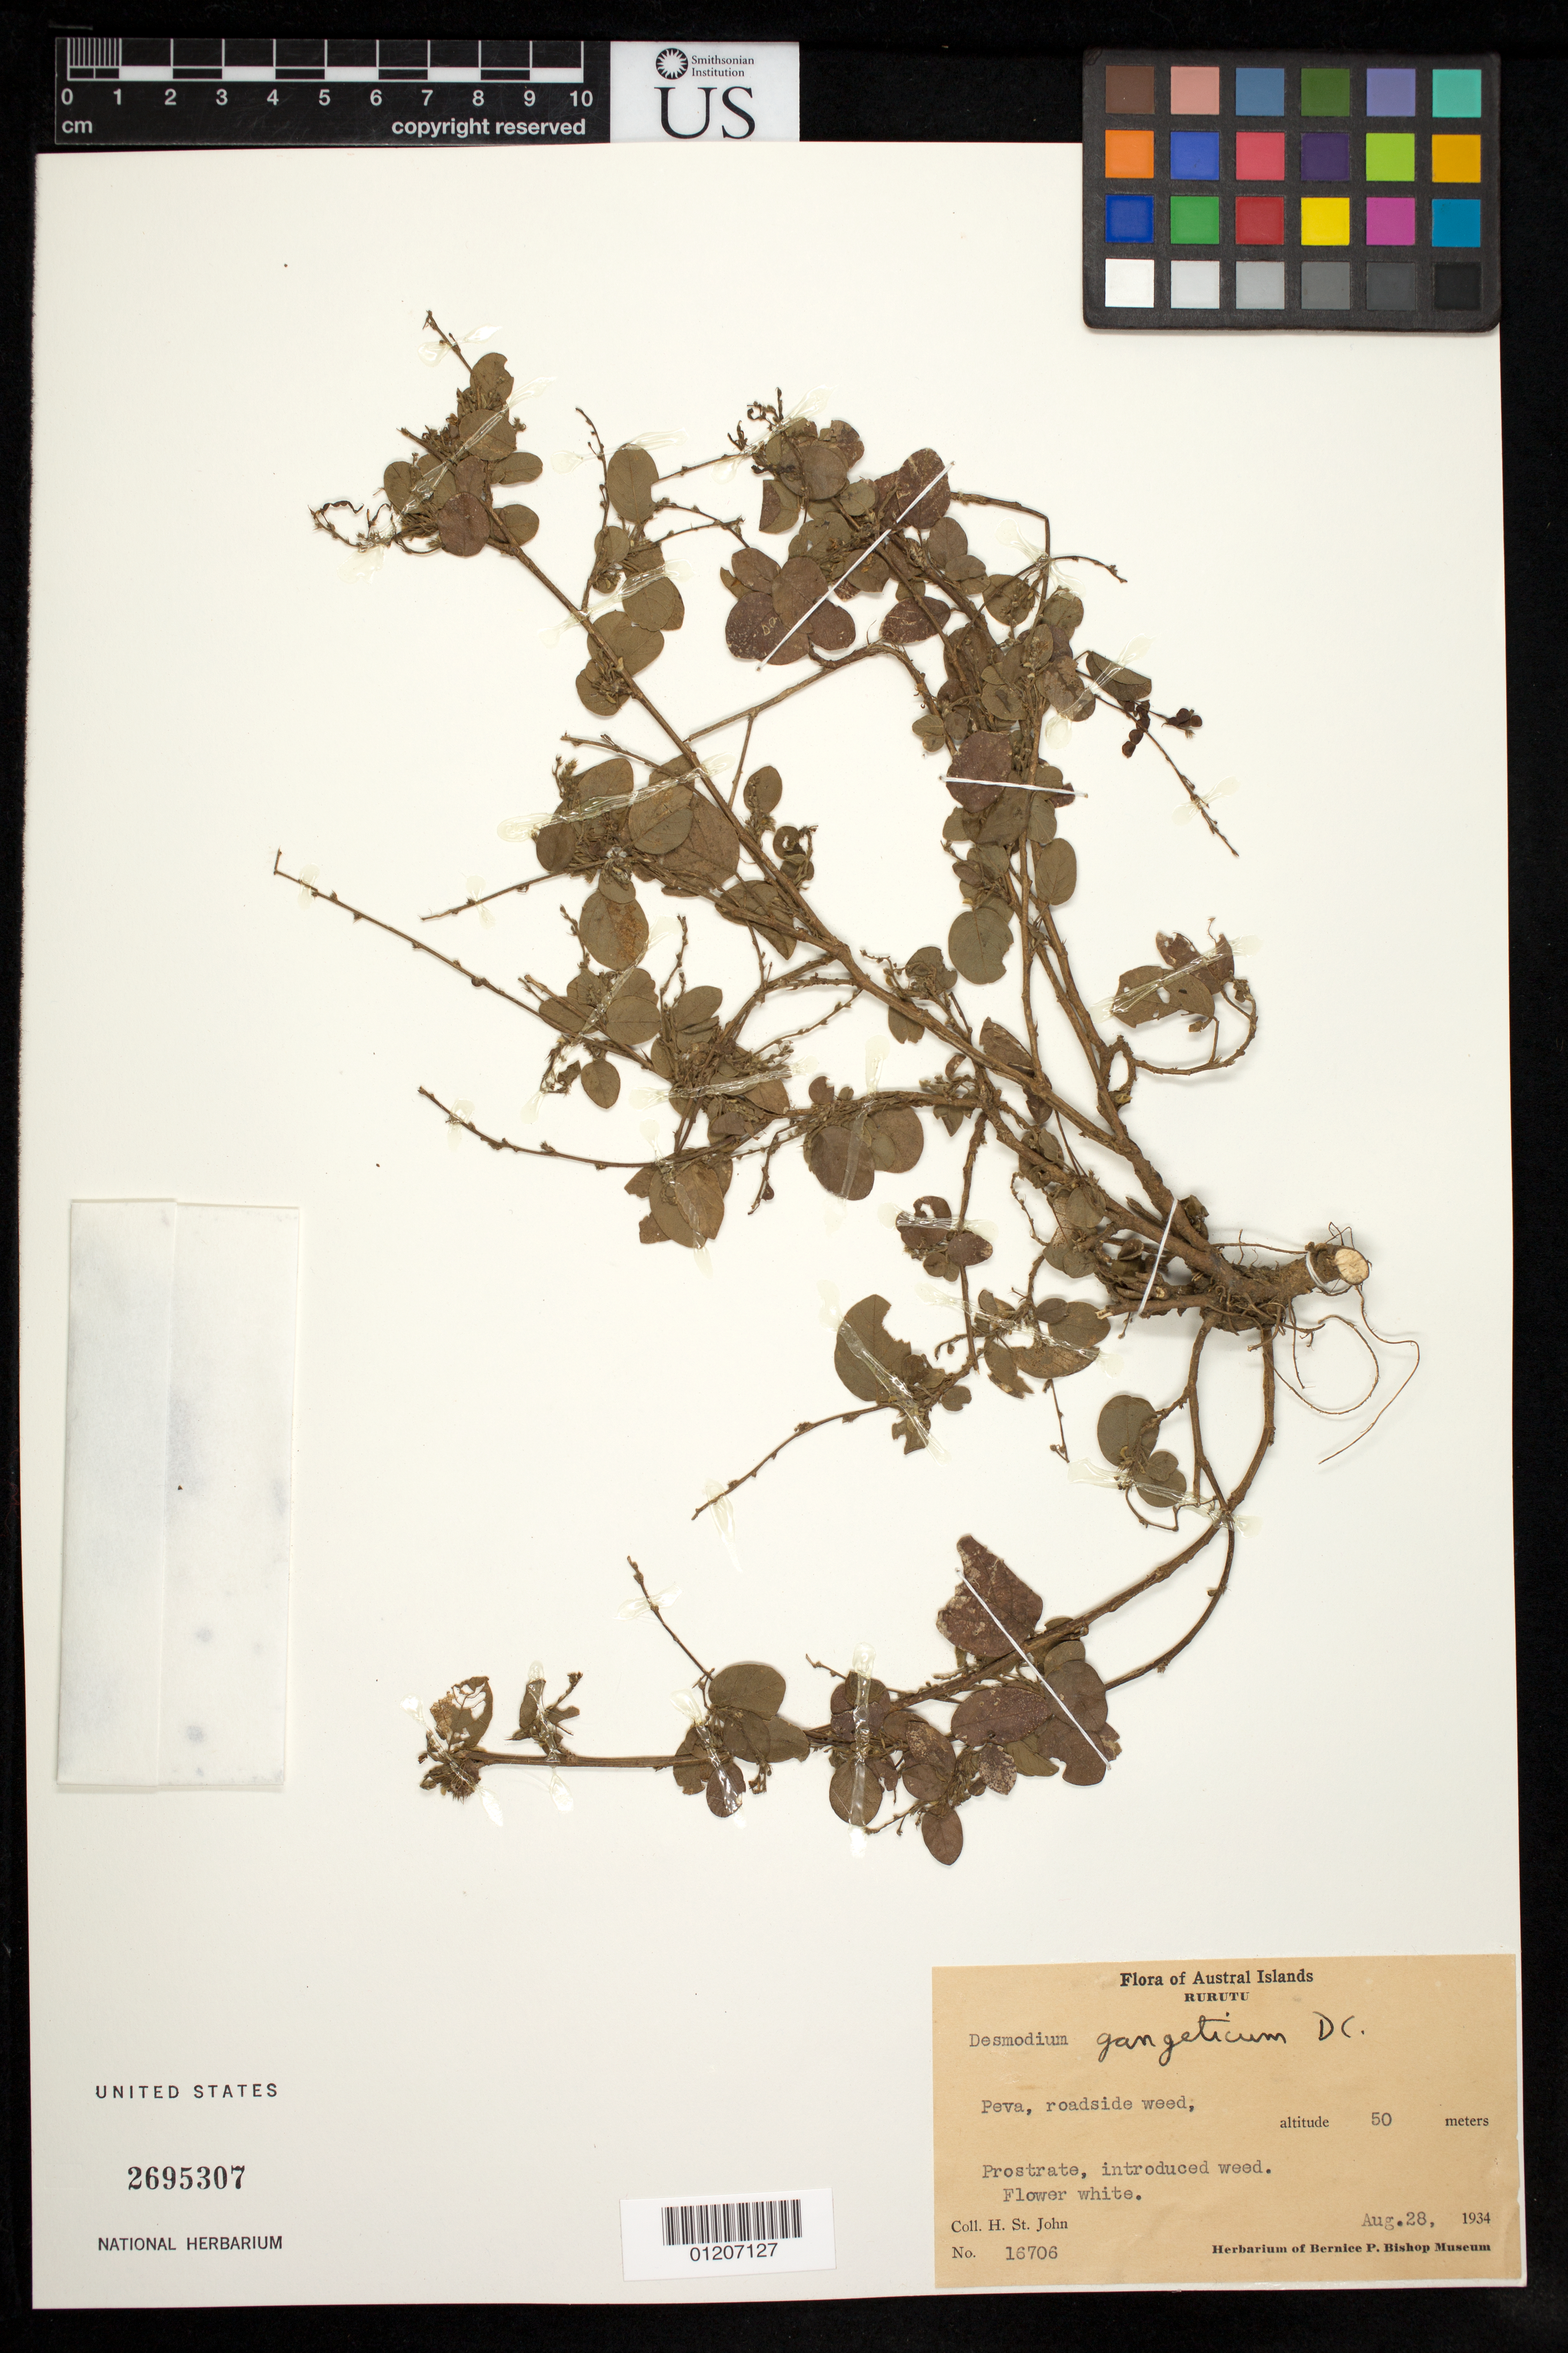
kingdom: Plantae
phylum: Tracheophyta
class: Magnoliopsida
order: Fabales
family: Fabaceae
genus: Pleurolobus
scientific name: Pleurolobus gangeticus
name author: (L.) J. St.-Hil. ex H. Ohashi & K. Ohashi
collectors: H. St. John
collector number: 16706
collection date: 1934-08-28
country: French Polynesia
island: Rurutu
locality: Peva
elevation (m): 50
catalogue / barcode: US 2695307